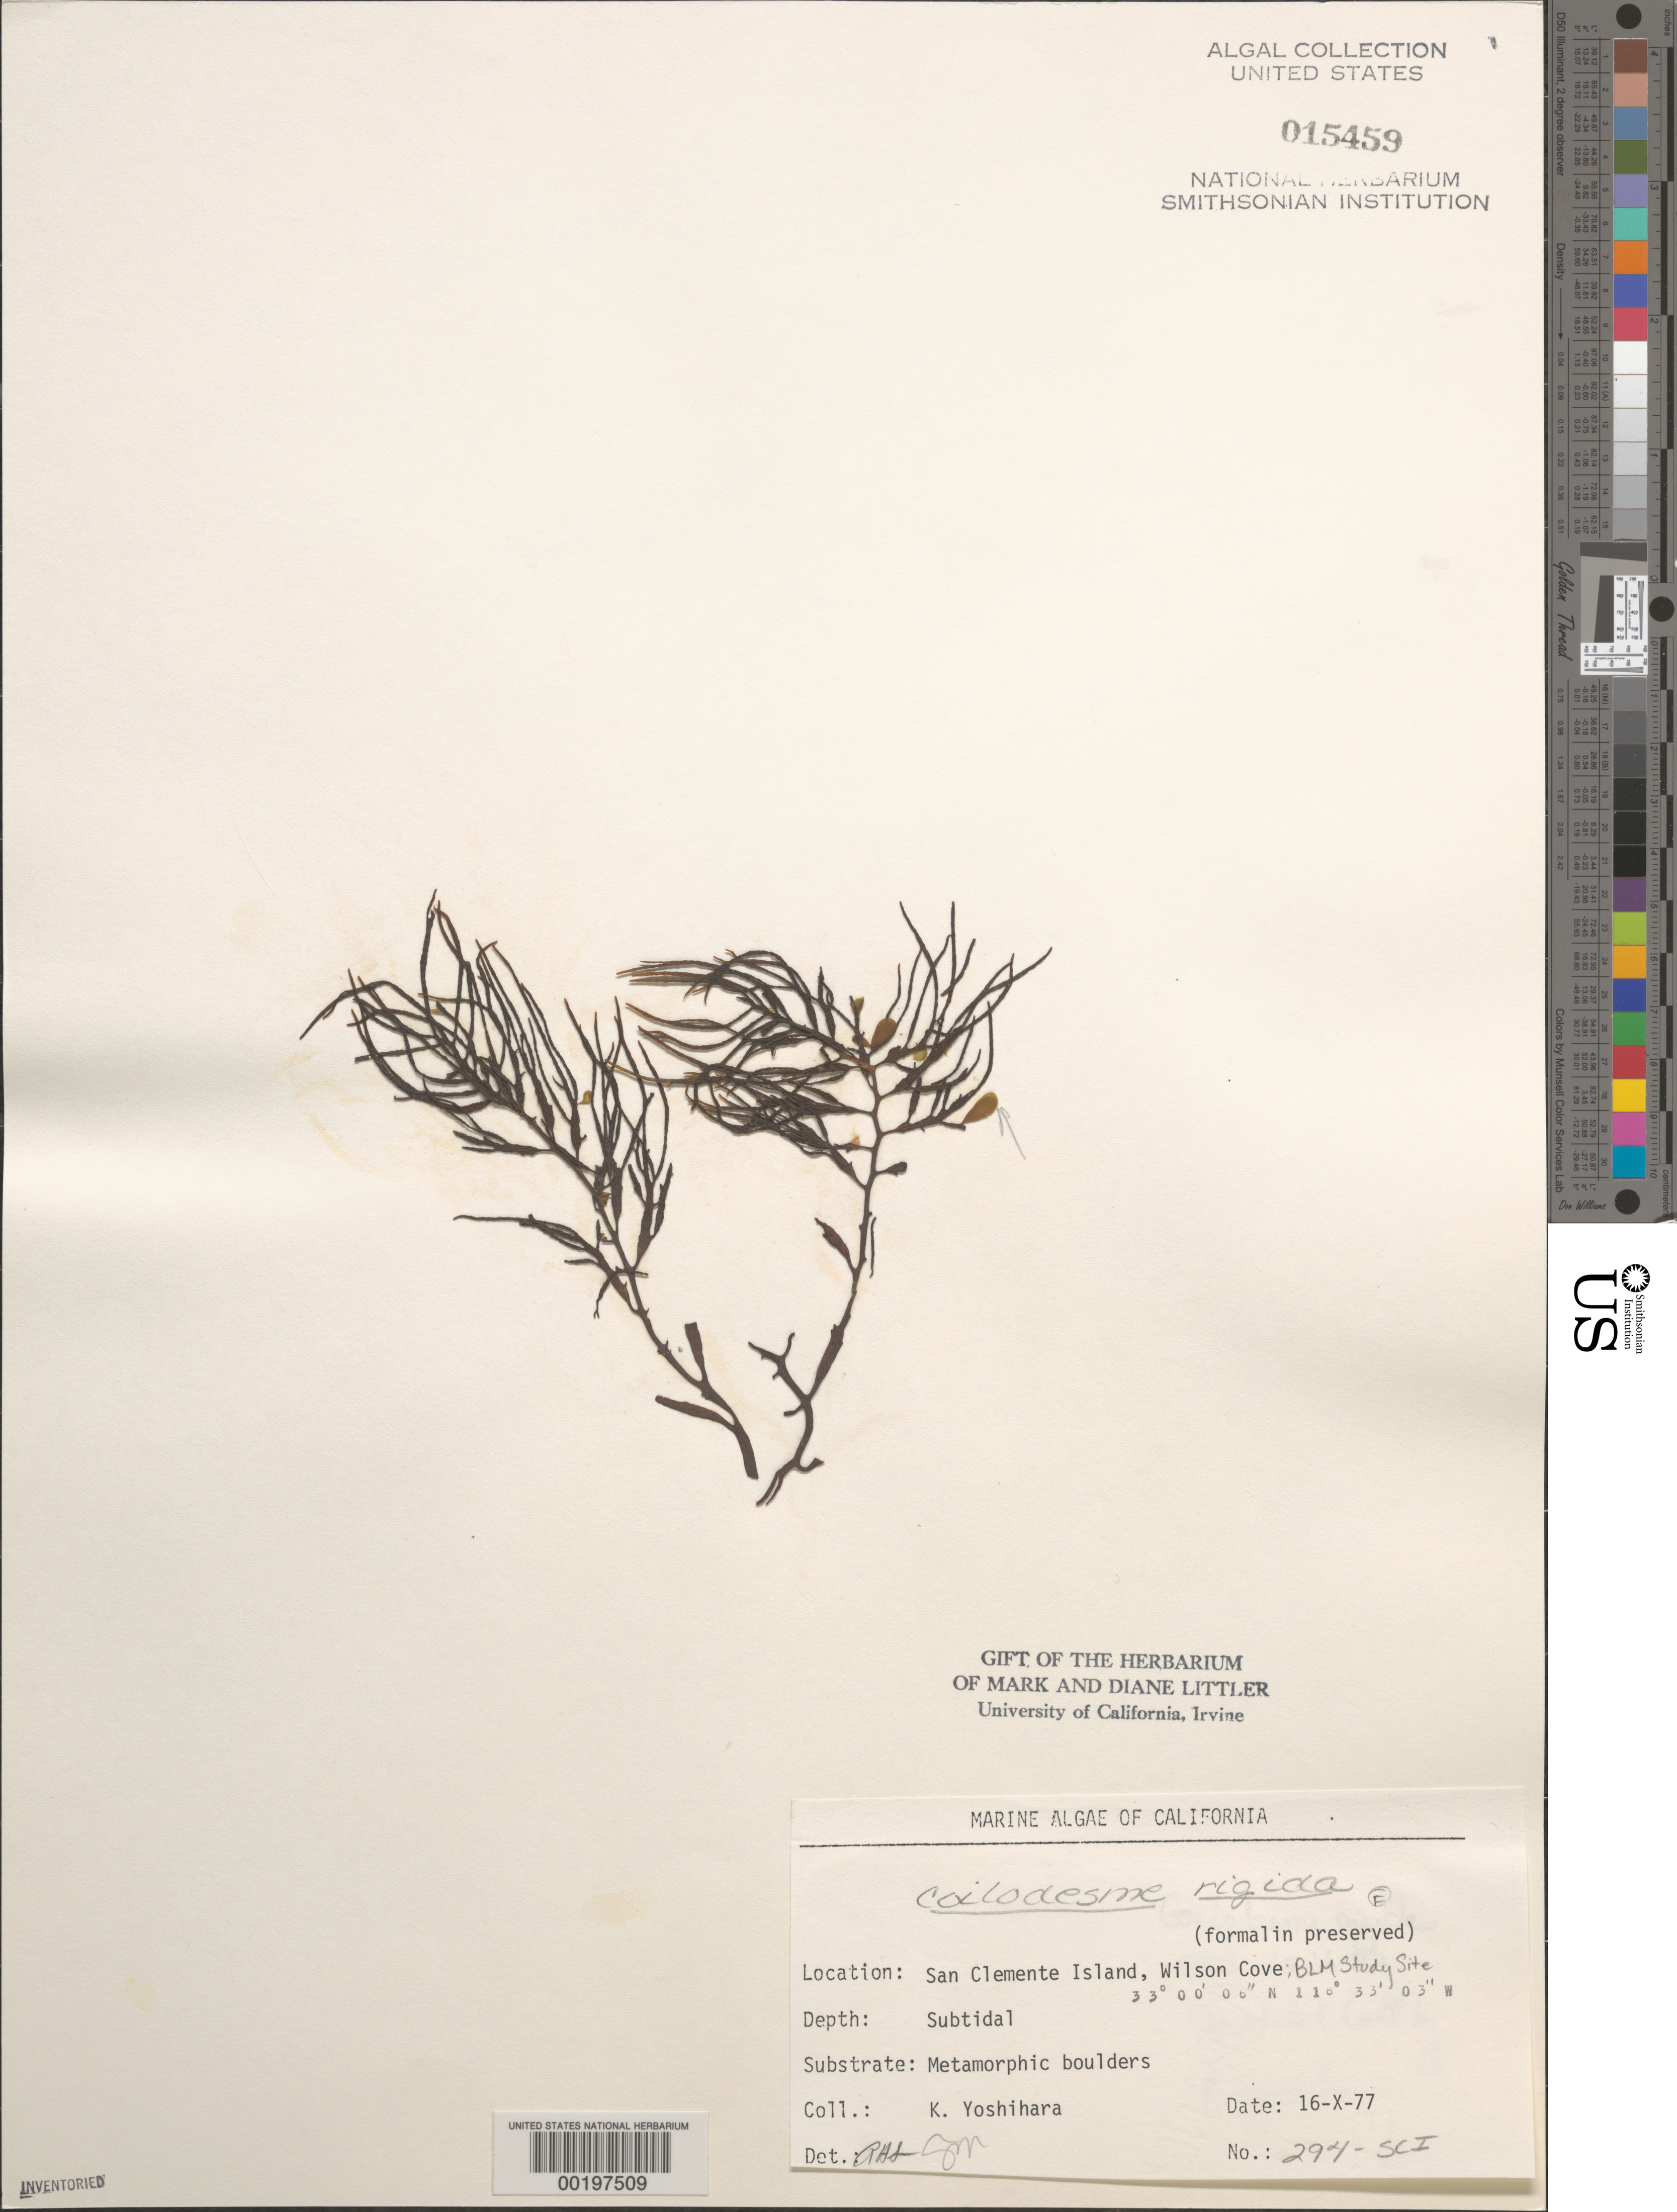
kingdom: Chromista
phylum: Ochrophyta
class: Phaeophyceae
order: Ectocarpales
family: Chordariaceae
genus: Coilodesme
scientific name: Coilodesme rigida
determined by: Sims, Robert H.; Murray, S. N.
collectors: K. Yoshihara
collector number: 294-sci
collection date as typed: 16 Oct 1977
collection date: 1977-10-16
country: United States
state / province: California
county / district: Los Angeles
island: San Clemente Island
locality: Wilson Cove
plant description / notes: BLM-SOCALBIGHT Rocky Intertidal Survey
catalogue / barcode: US 15459